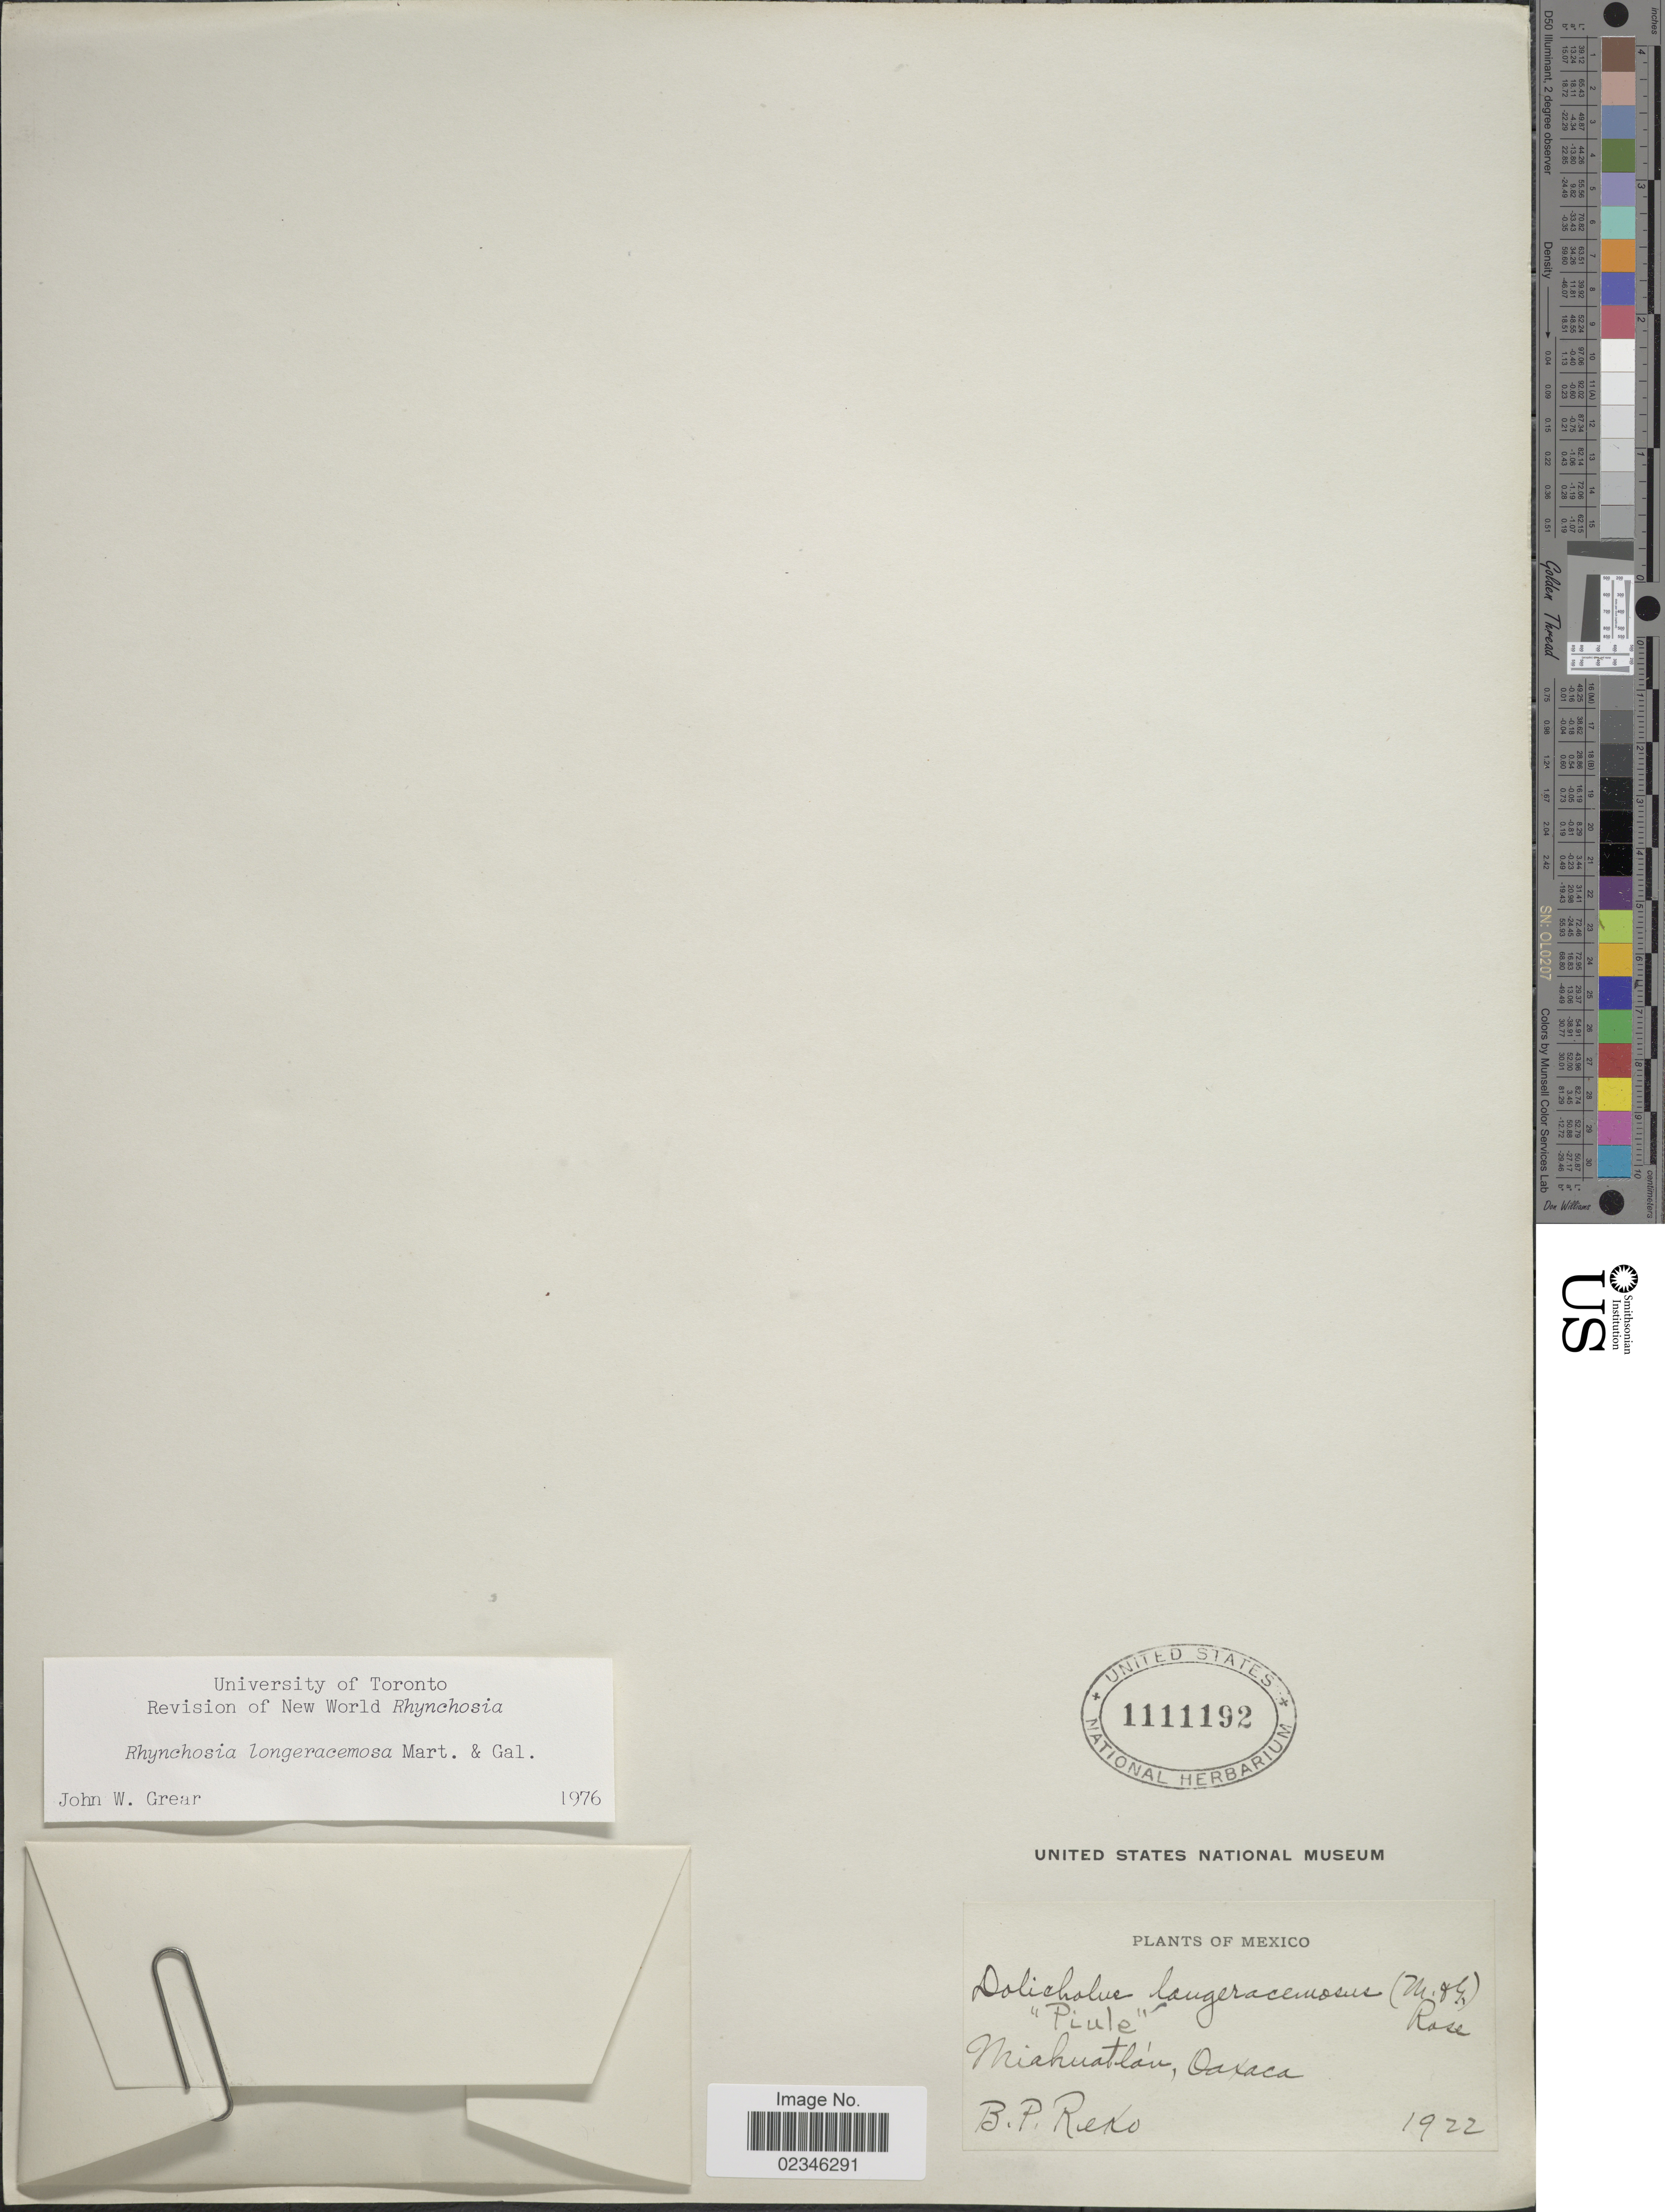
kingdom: Plantae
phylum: Tracheophyta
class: Magnoliopsida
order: Fabales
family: Fabaceae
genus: Rhynchosia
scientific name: Rhynchosia longeracemosa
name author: M. Martens & Galeotti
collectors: B. P. Reko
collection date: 1922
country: Mexico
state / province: Oaxaca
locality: Miahuatlan, Oaxaca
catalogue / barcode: US 1111192